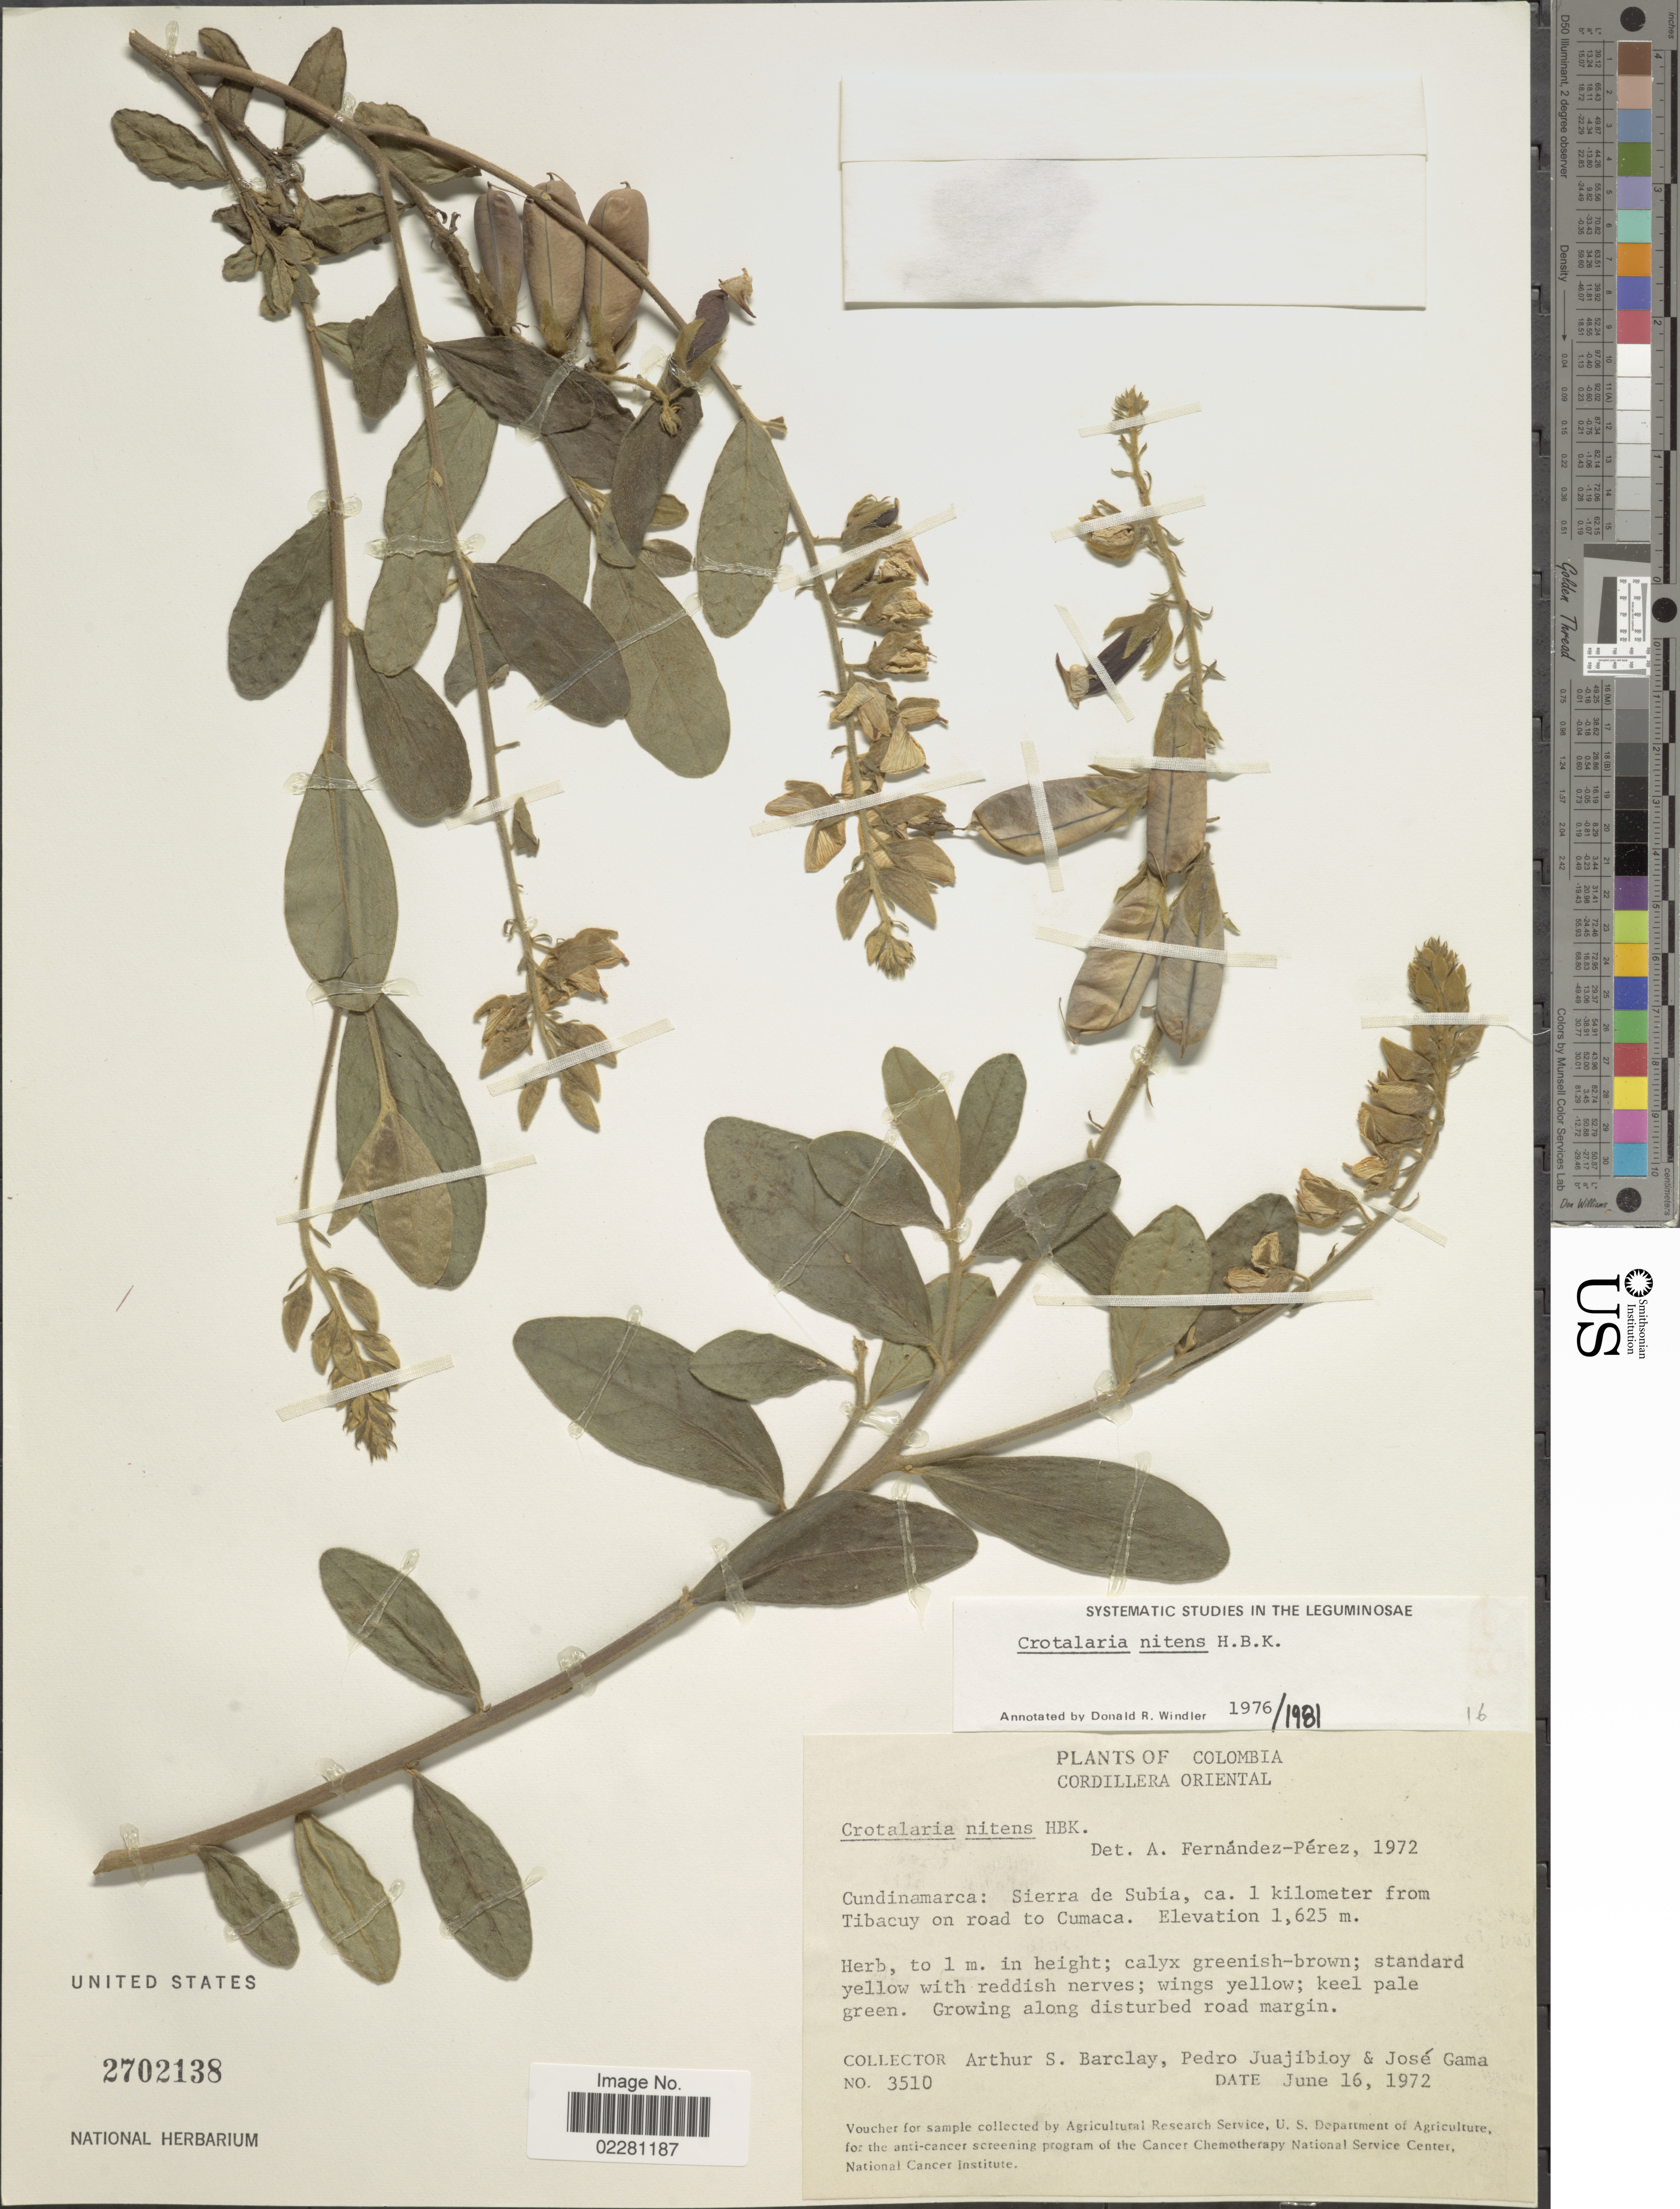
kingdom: Plantae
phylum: Tracheophyta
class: Magnoliopsida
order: Fabales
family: Fabaceae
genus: Crotalaria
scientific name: Crotalaria nitens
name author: Kunth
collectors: A. S. Barclay, P. Juajibioy & J. Gama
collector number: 3510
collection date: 1972-06-16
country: Colombia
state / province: Cundinamarca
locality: Cordillera Oriental, Sierra de Subia, ca 1 kilometer from Tibacuy on road to Cumaca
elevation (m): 1625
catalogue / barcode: US 2702138